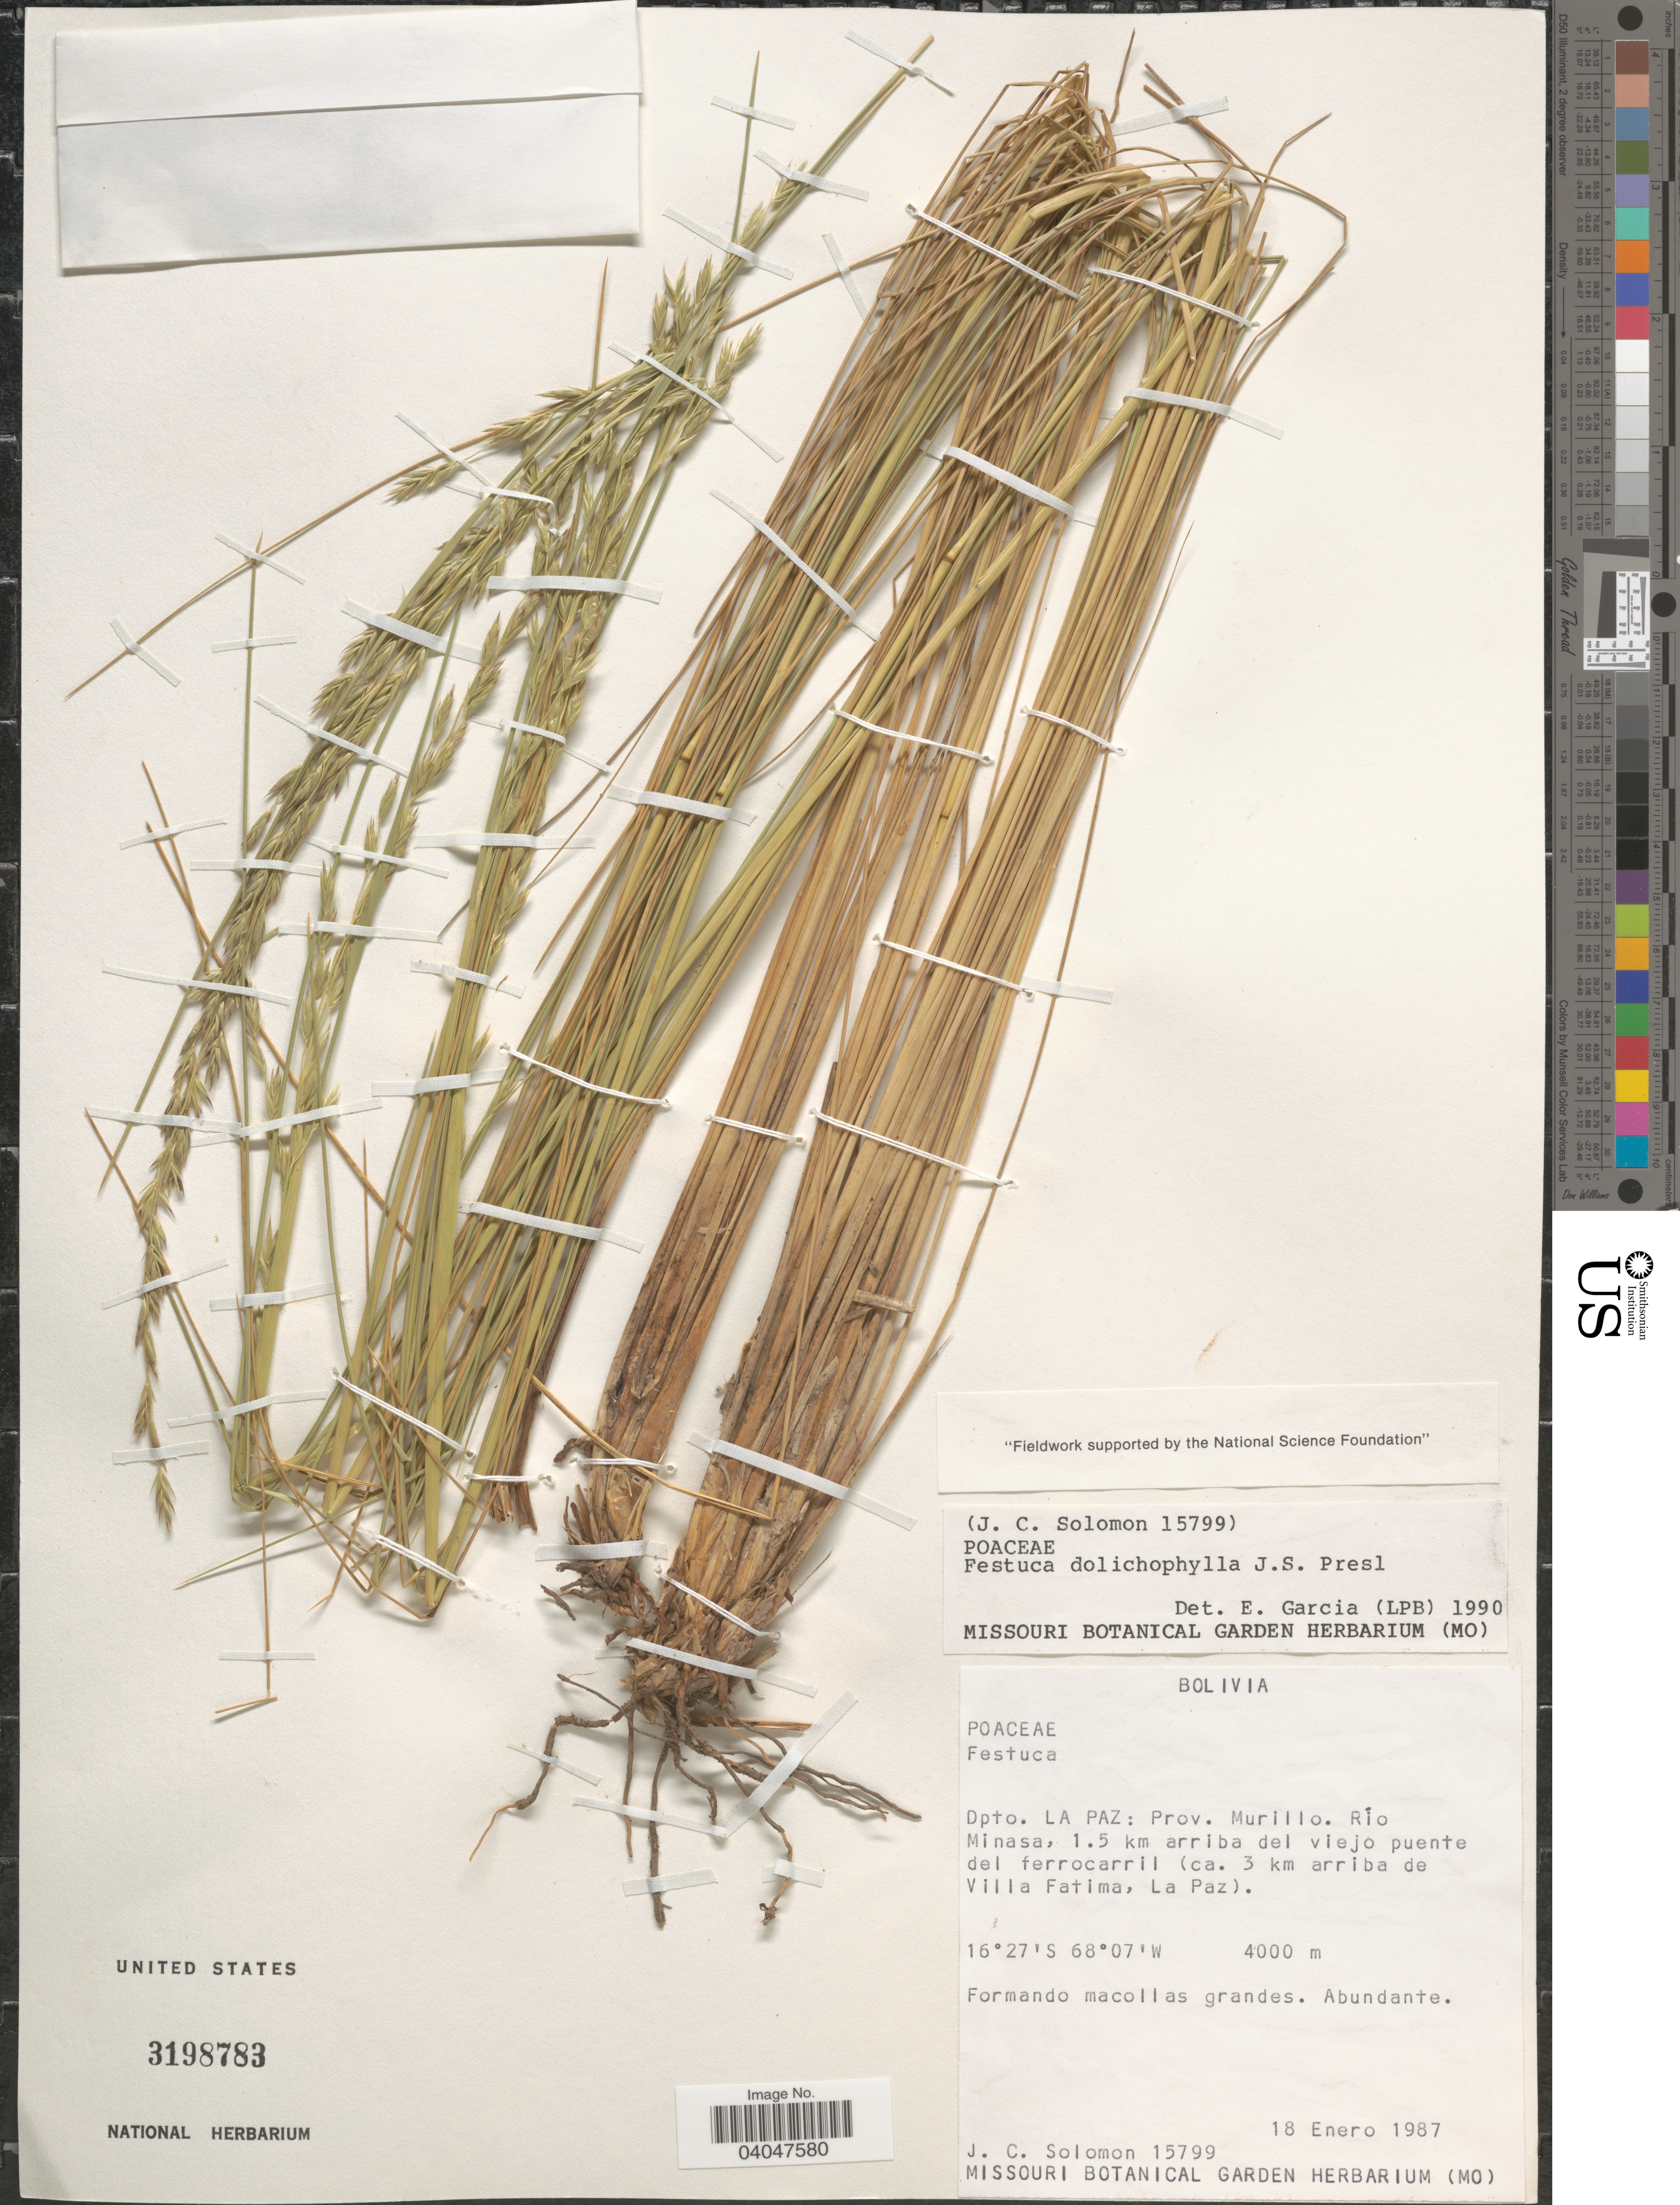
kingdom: Plantae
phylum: Tracheophyta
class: Liliopsida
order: Poales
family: Poaceae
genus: Festuca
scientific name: Festuca dolichophylla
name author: J. Presl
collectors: J. C. Solomon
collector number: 15799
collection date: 1987-01-18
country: Bolivia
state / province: La Paz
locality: Dpto. La Paz: Prov. Murillo. Río Minasa, 1.5 km arriba del viejo puente del ferrocarril (ca. 3 km arriba de Villa Fatima, La Paz).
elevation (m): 4000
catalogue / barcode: US 3198783